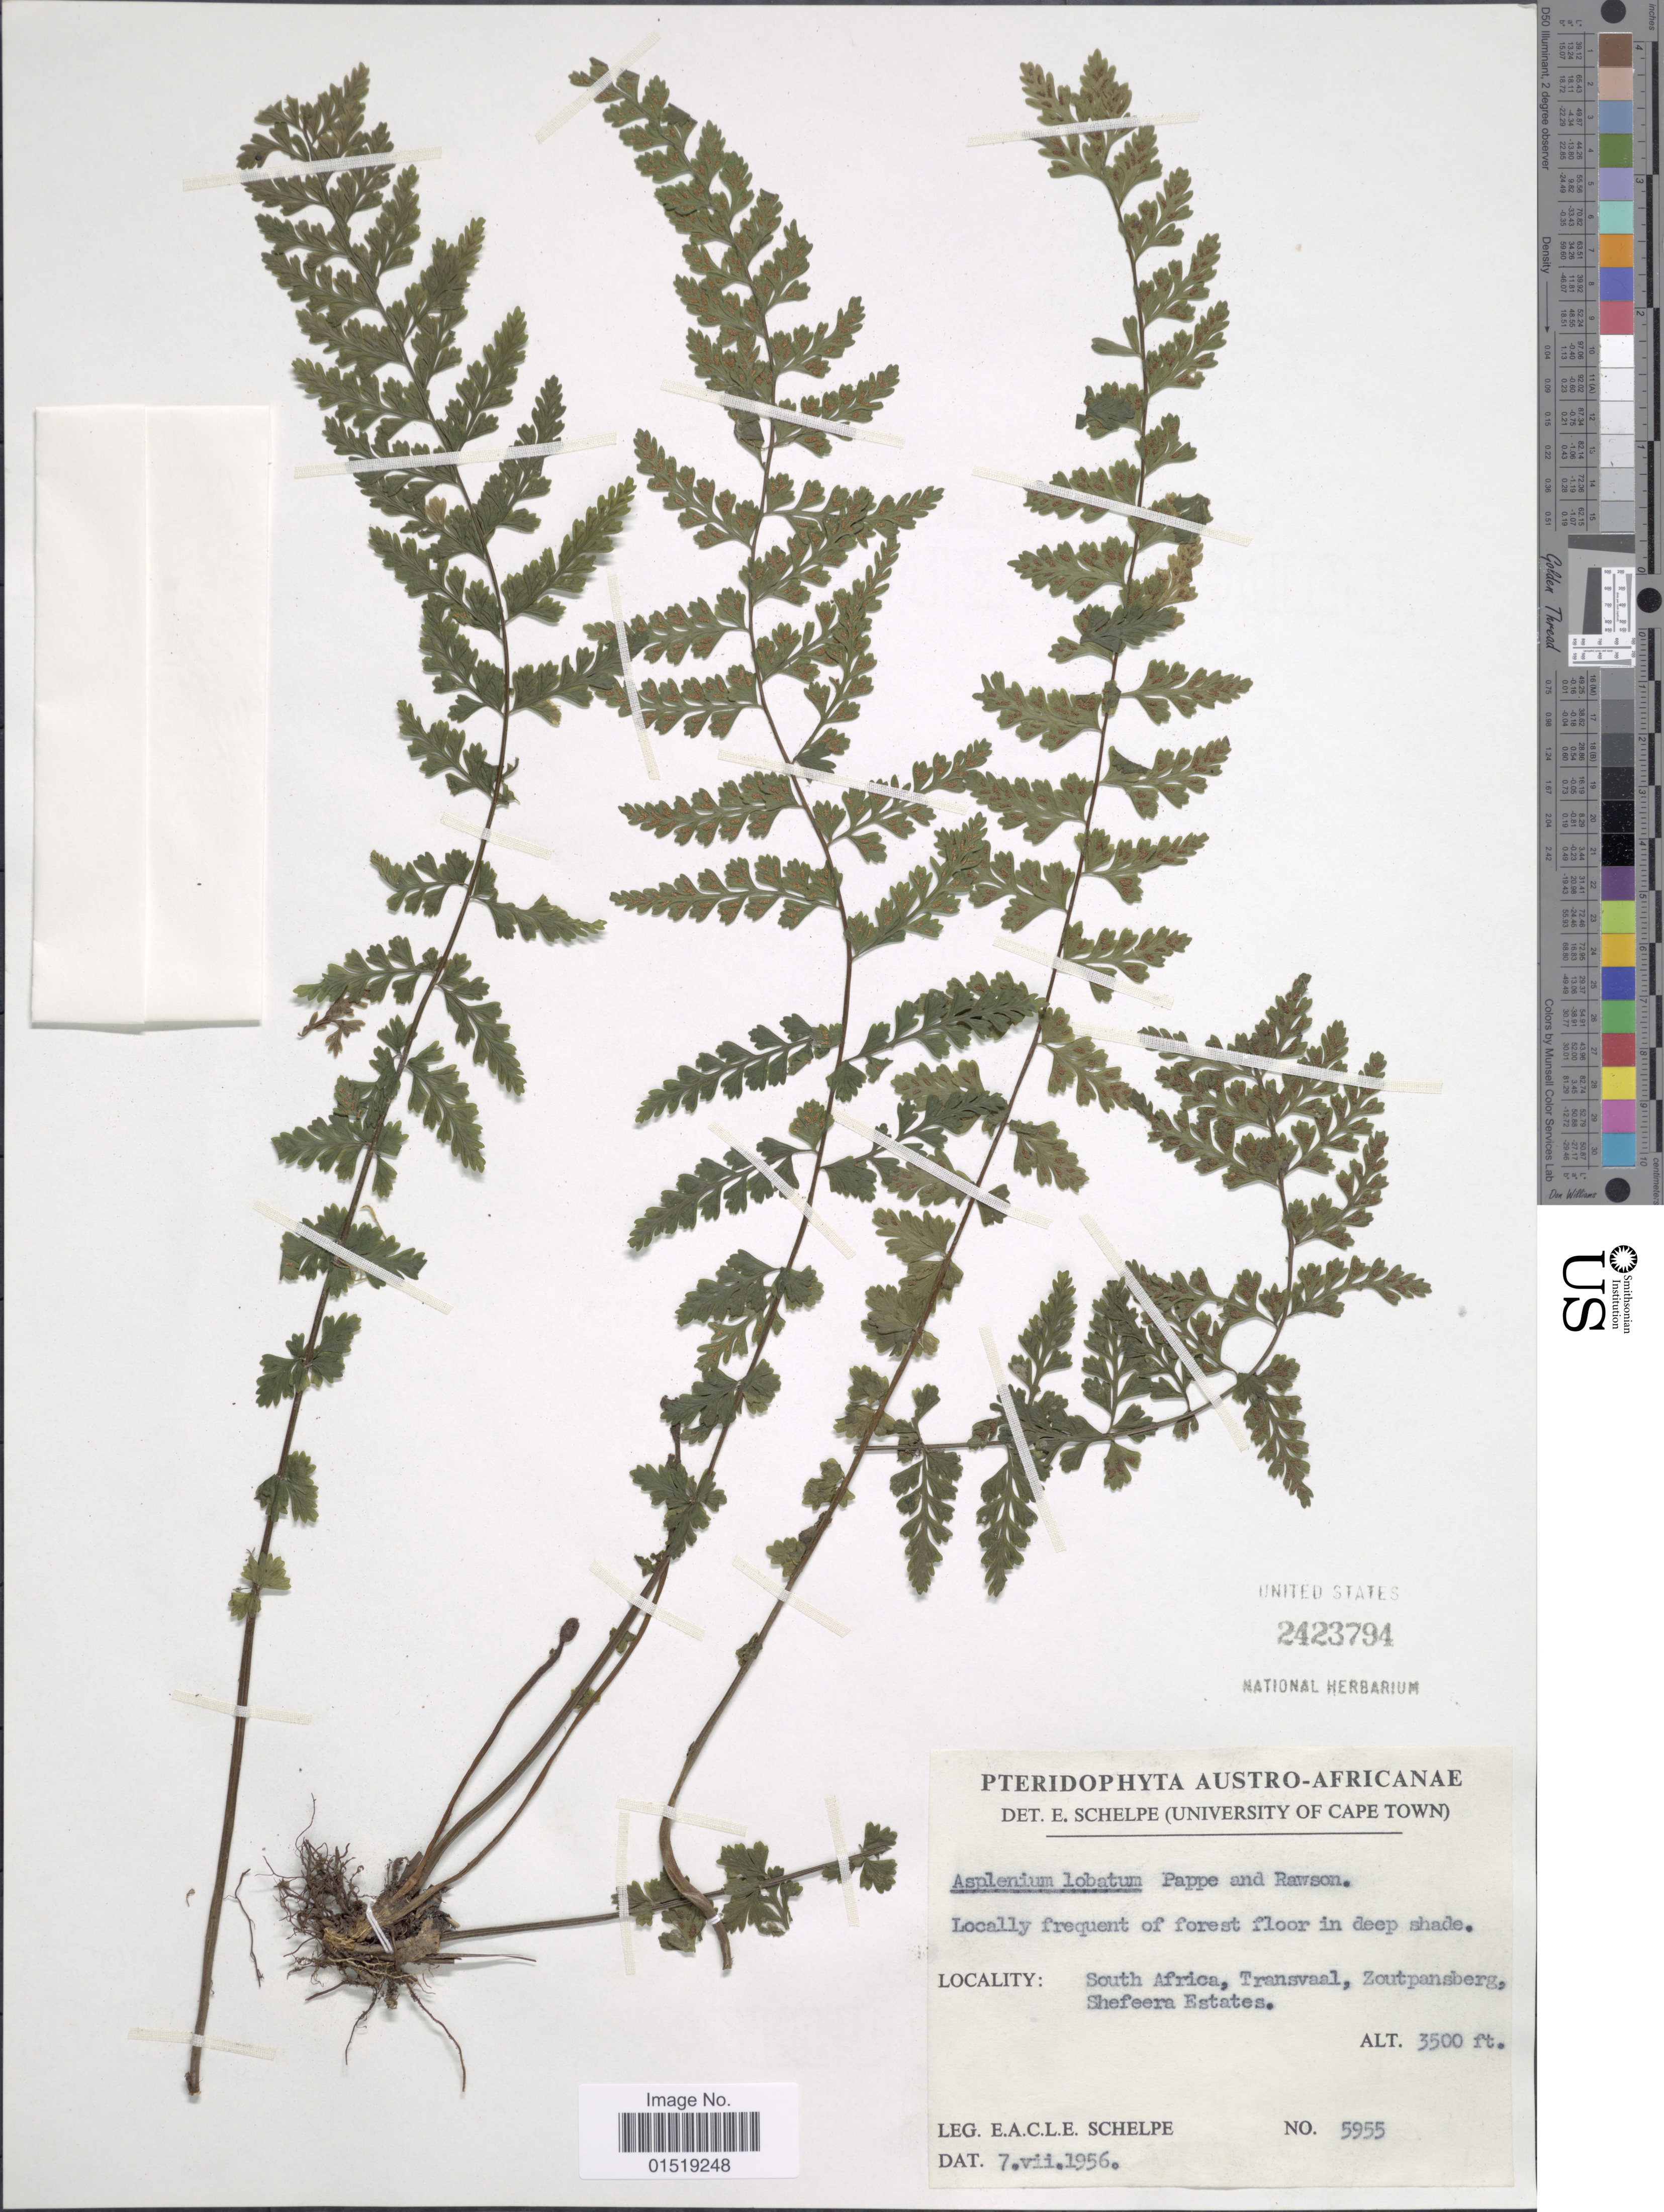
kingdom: Plantae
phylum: Tracheophyta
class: Polypodiopsida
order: Polypodiales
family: Aspleniaceae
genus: Asplenium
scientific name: Asplenium lobatum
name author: Pappe & Rawson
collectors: E. A. C. L. E. Schelpe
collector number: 5955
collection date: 1956-07-07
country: South Africa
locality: South Africa, Transvaal, Zoutpansberg, Shefeera Estates.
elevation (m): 1067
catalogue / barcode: US 2423794